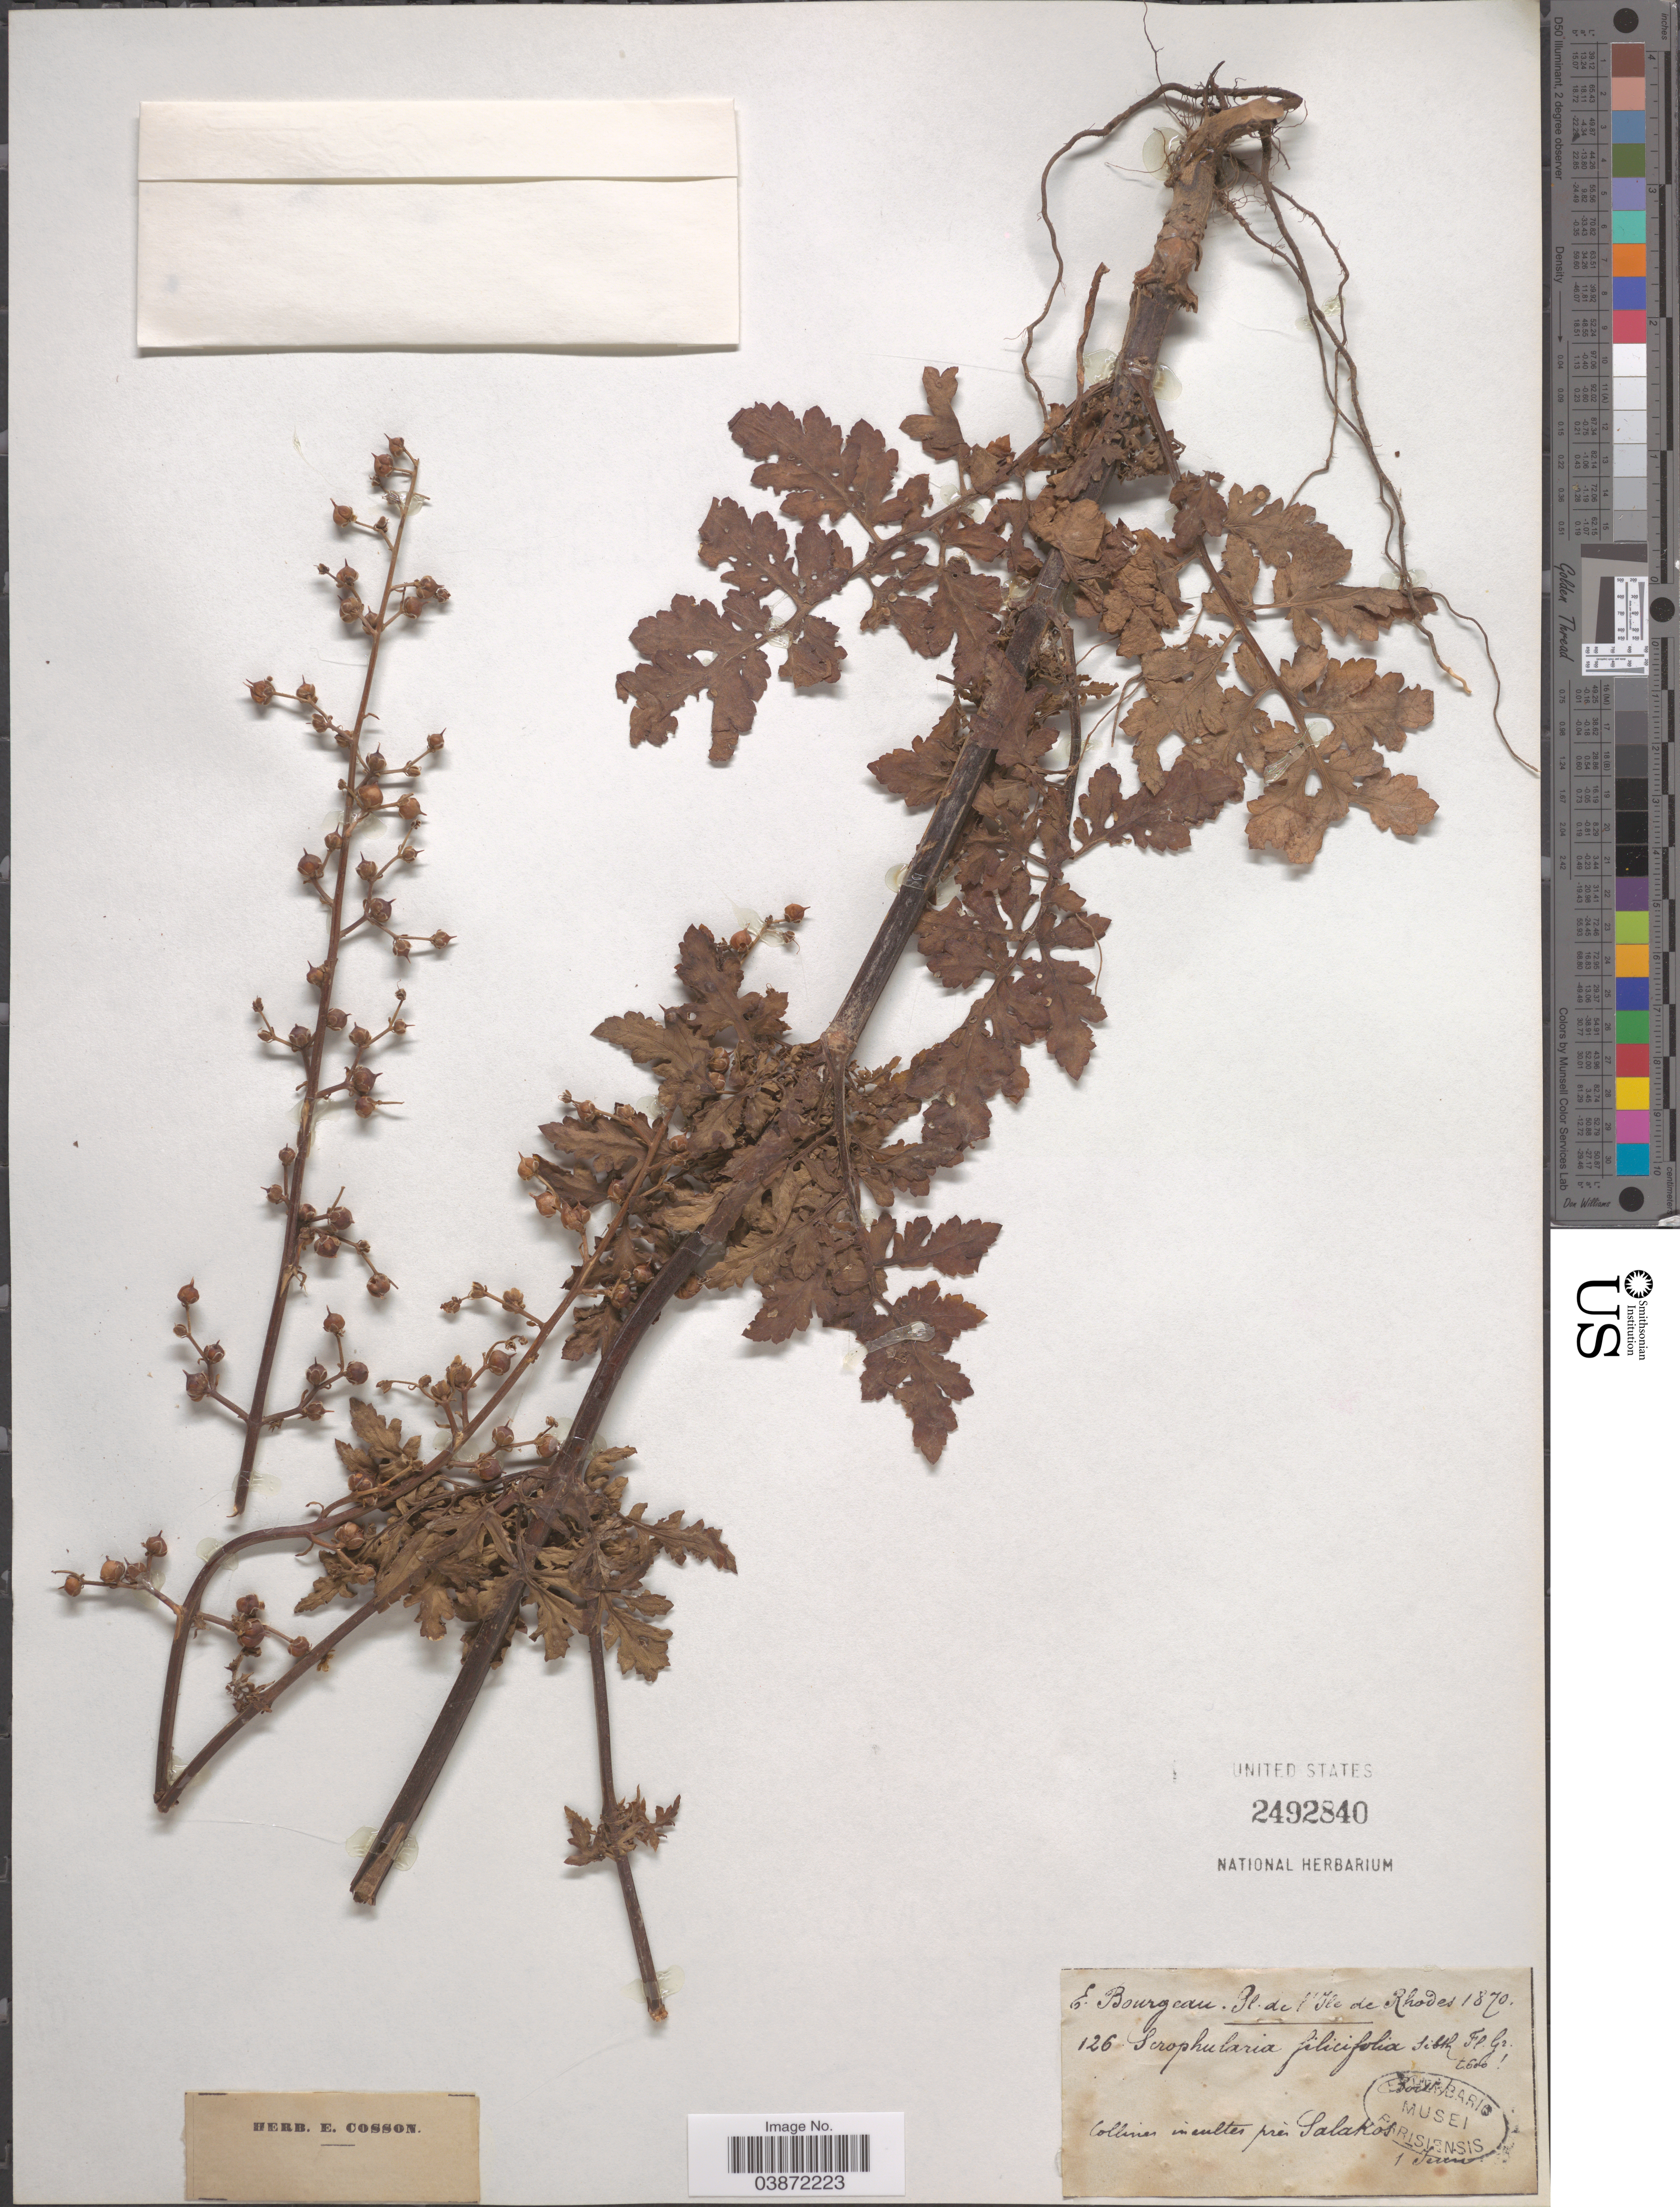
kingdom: Plantae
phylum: Tracheophyta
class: Magnoliopsida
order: Lamiales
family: Scrophulariaceae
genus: Scrophularia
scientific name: Scrophularia filicifolia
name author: Mill.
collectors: E. Bougeau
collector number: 126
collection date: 1870-06-01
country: Greece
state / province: South Aegean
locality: Ile de Rhodes. Collines incultes près Salakos.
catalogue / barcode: US 2492840